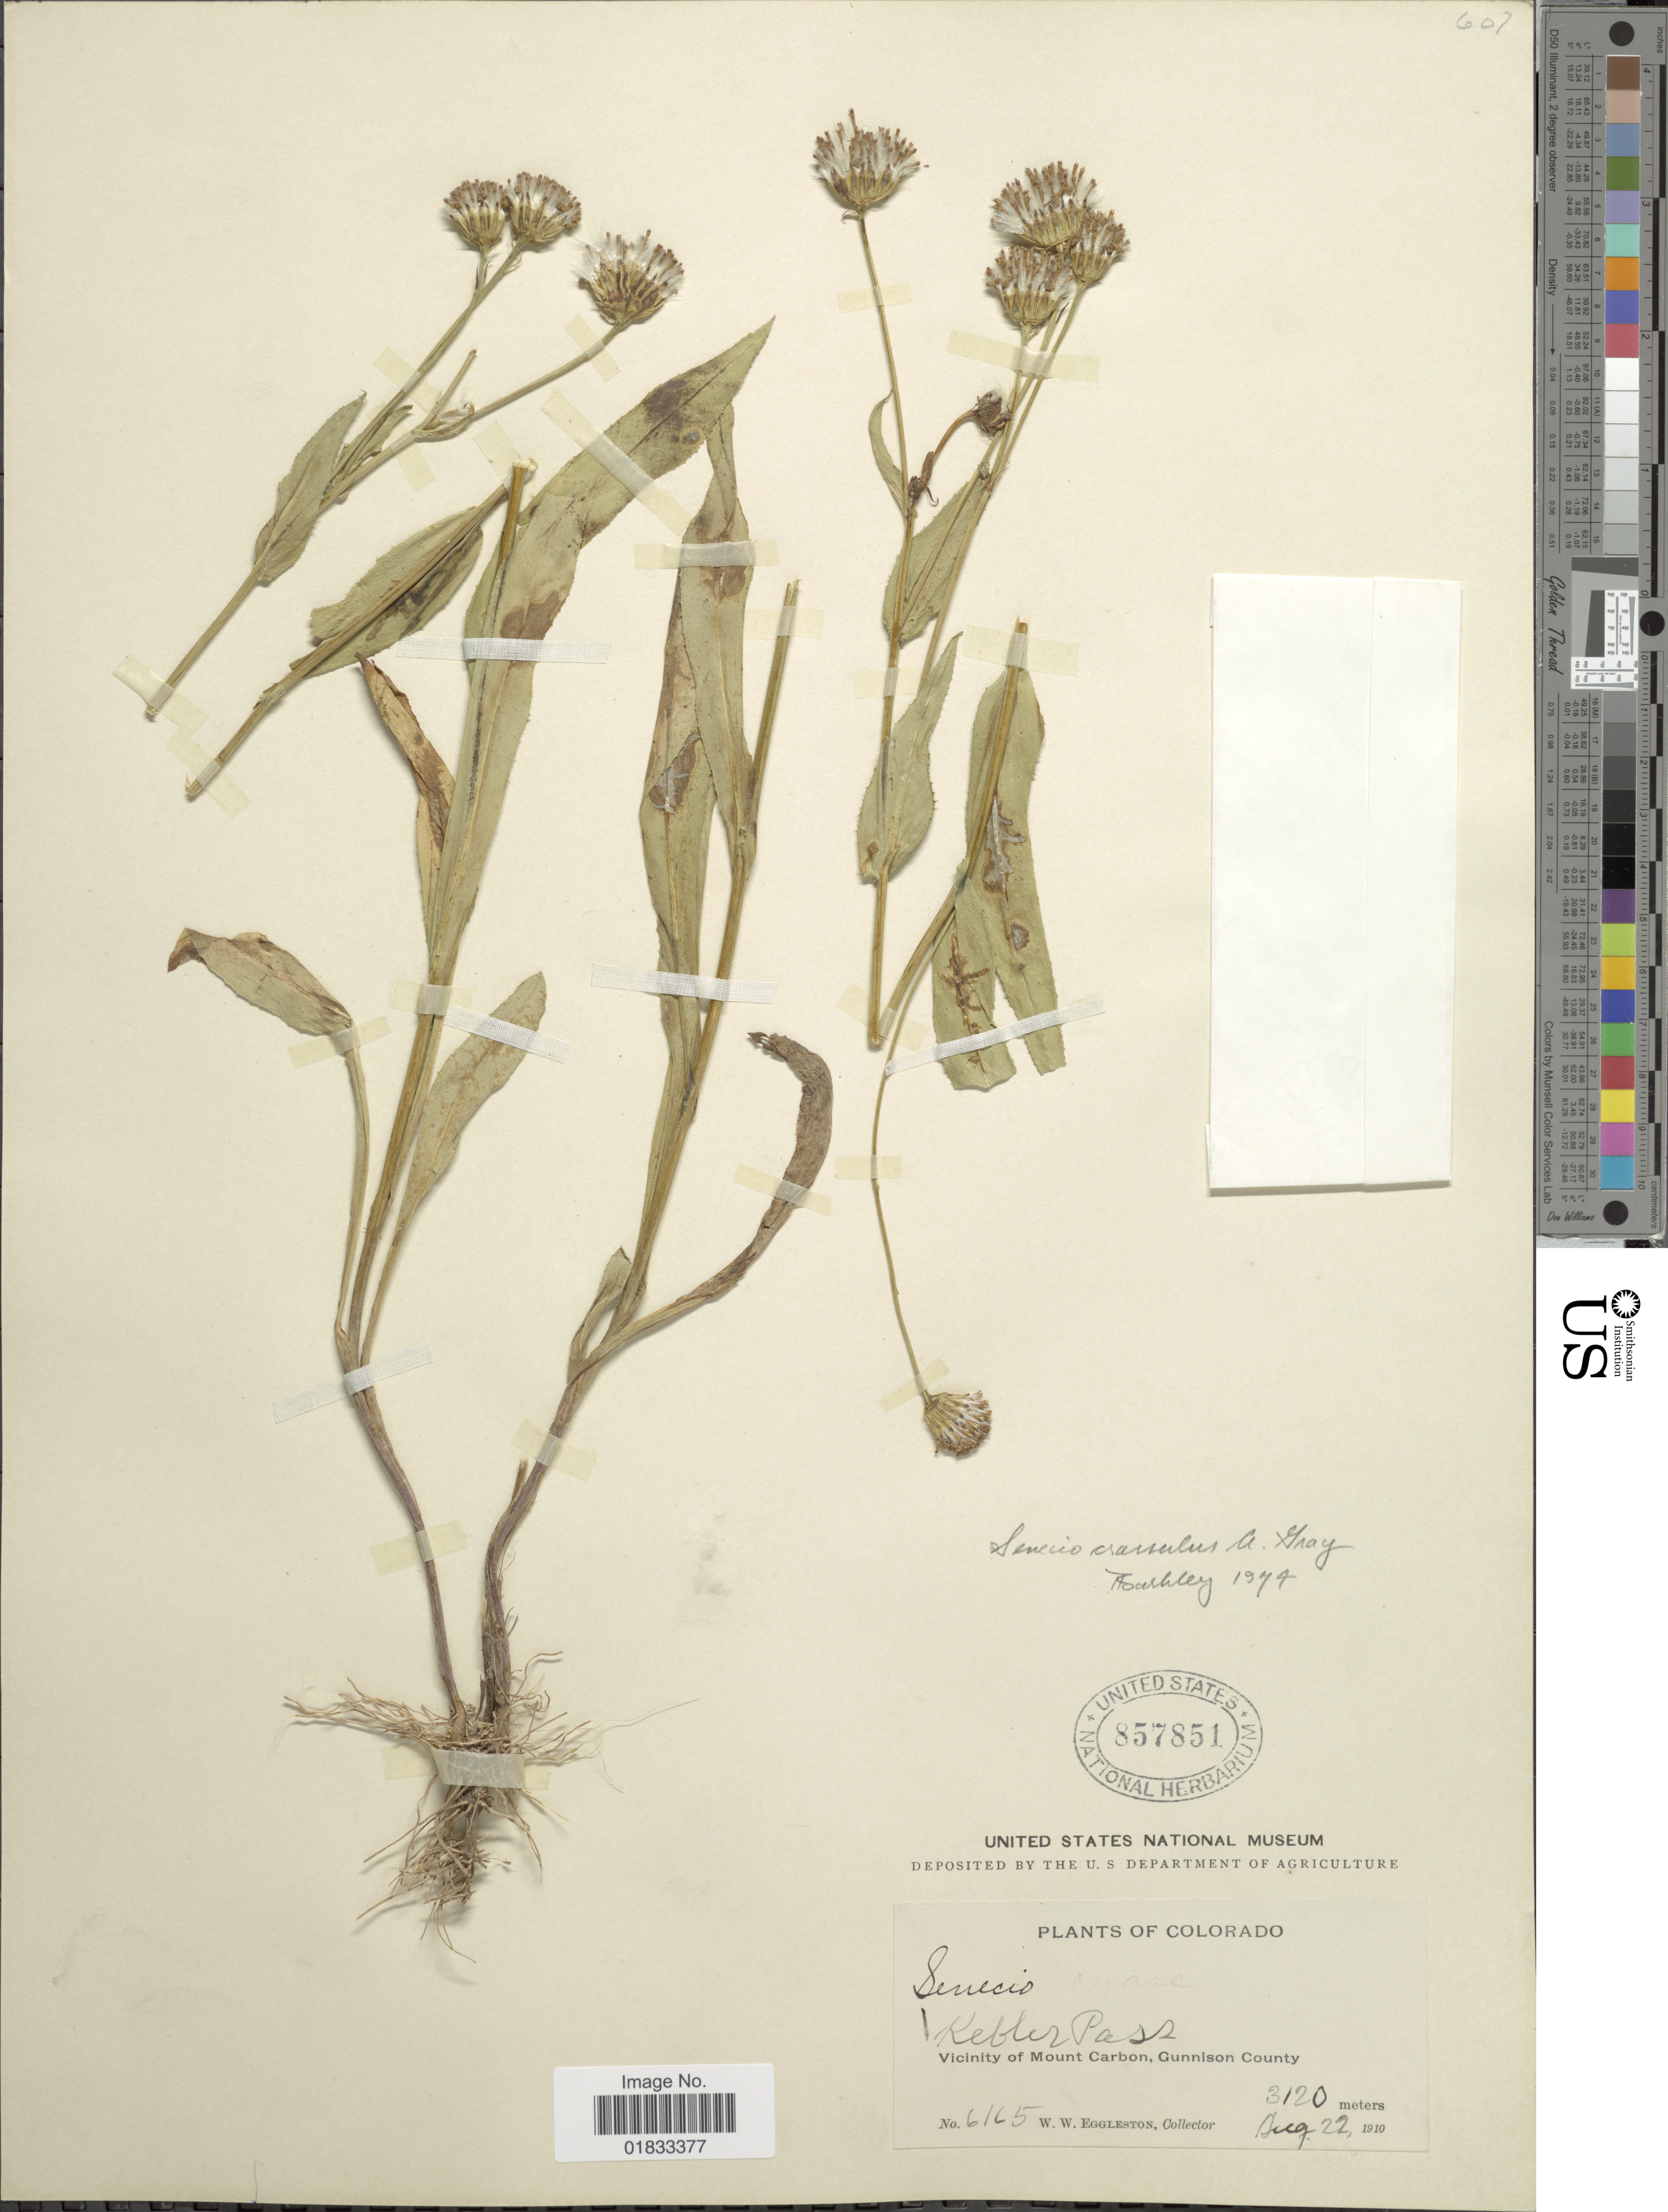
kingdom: Plantae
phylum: Tracheophyta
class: Magnoliopsida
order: Asterales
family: Asteraceae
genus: Senecio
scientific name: Senecio crassulus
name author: A. Gray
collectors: W. W. Eggleston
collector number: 6165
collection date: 1910-08-22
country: United States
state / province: Colorado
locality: Kebler Pass, Vicinity of Mount Carbon, Gunnison County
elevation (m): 3120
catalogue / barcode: US 857851